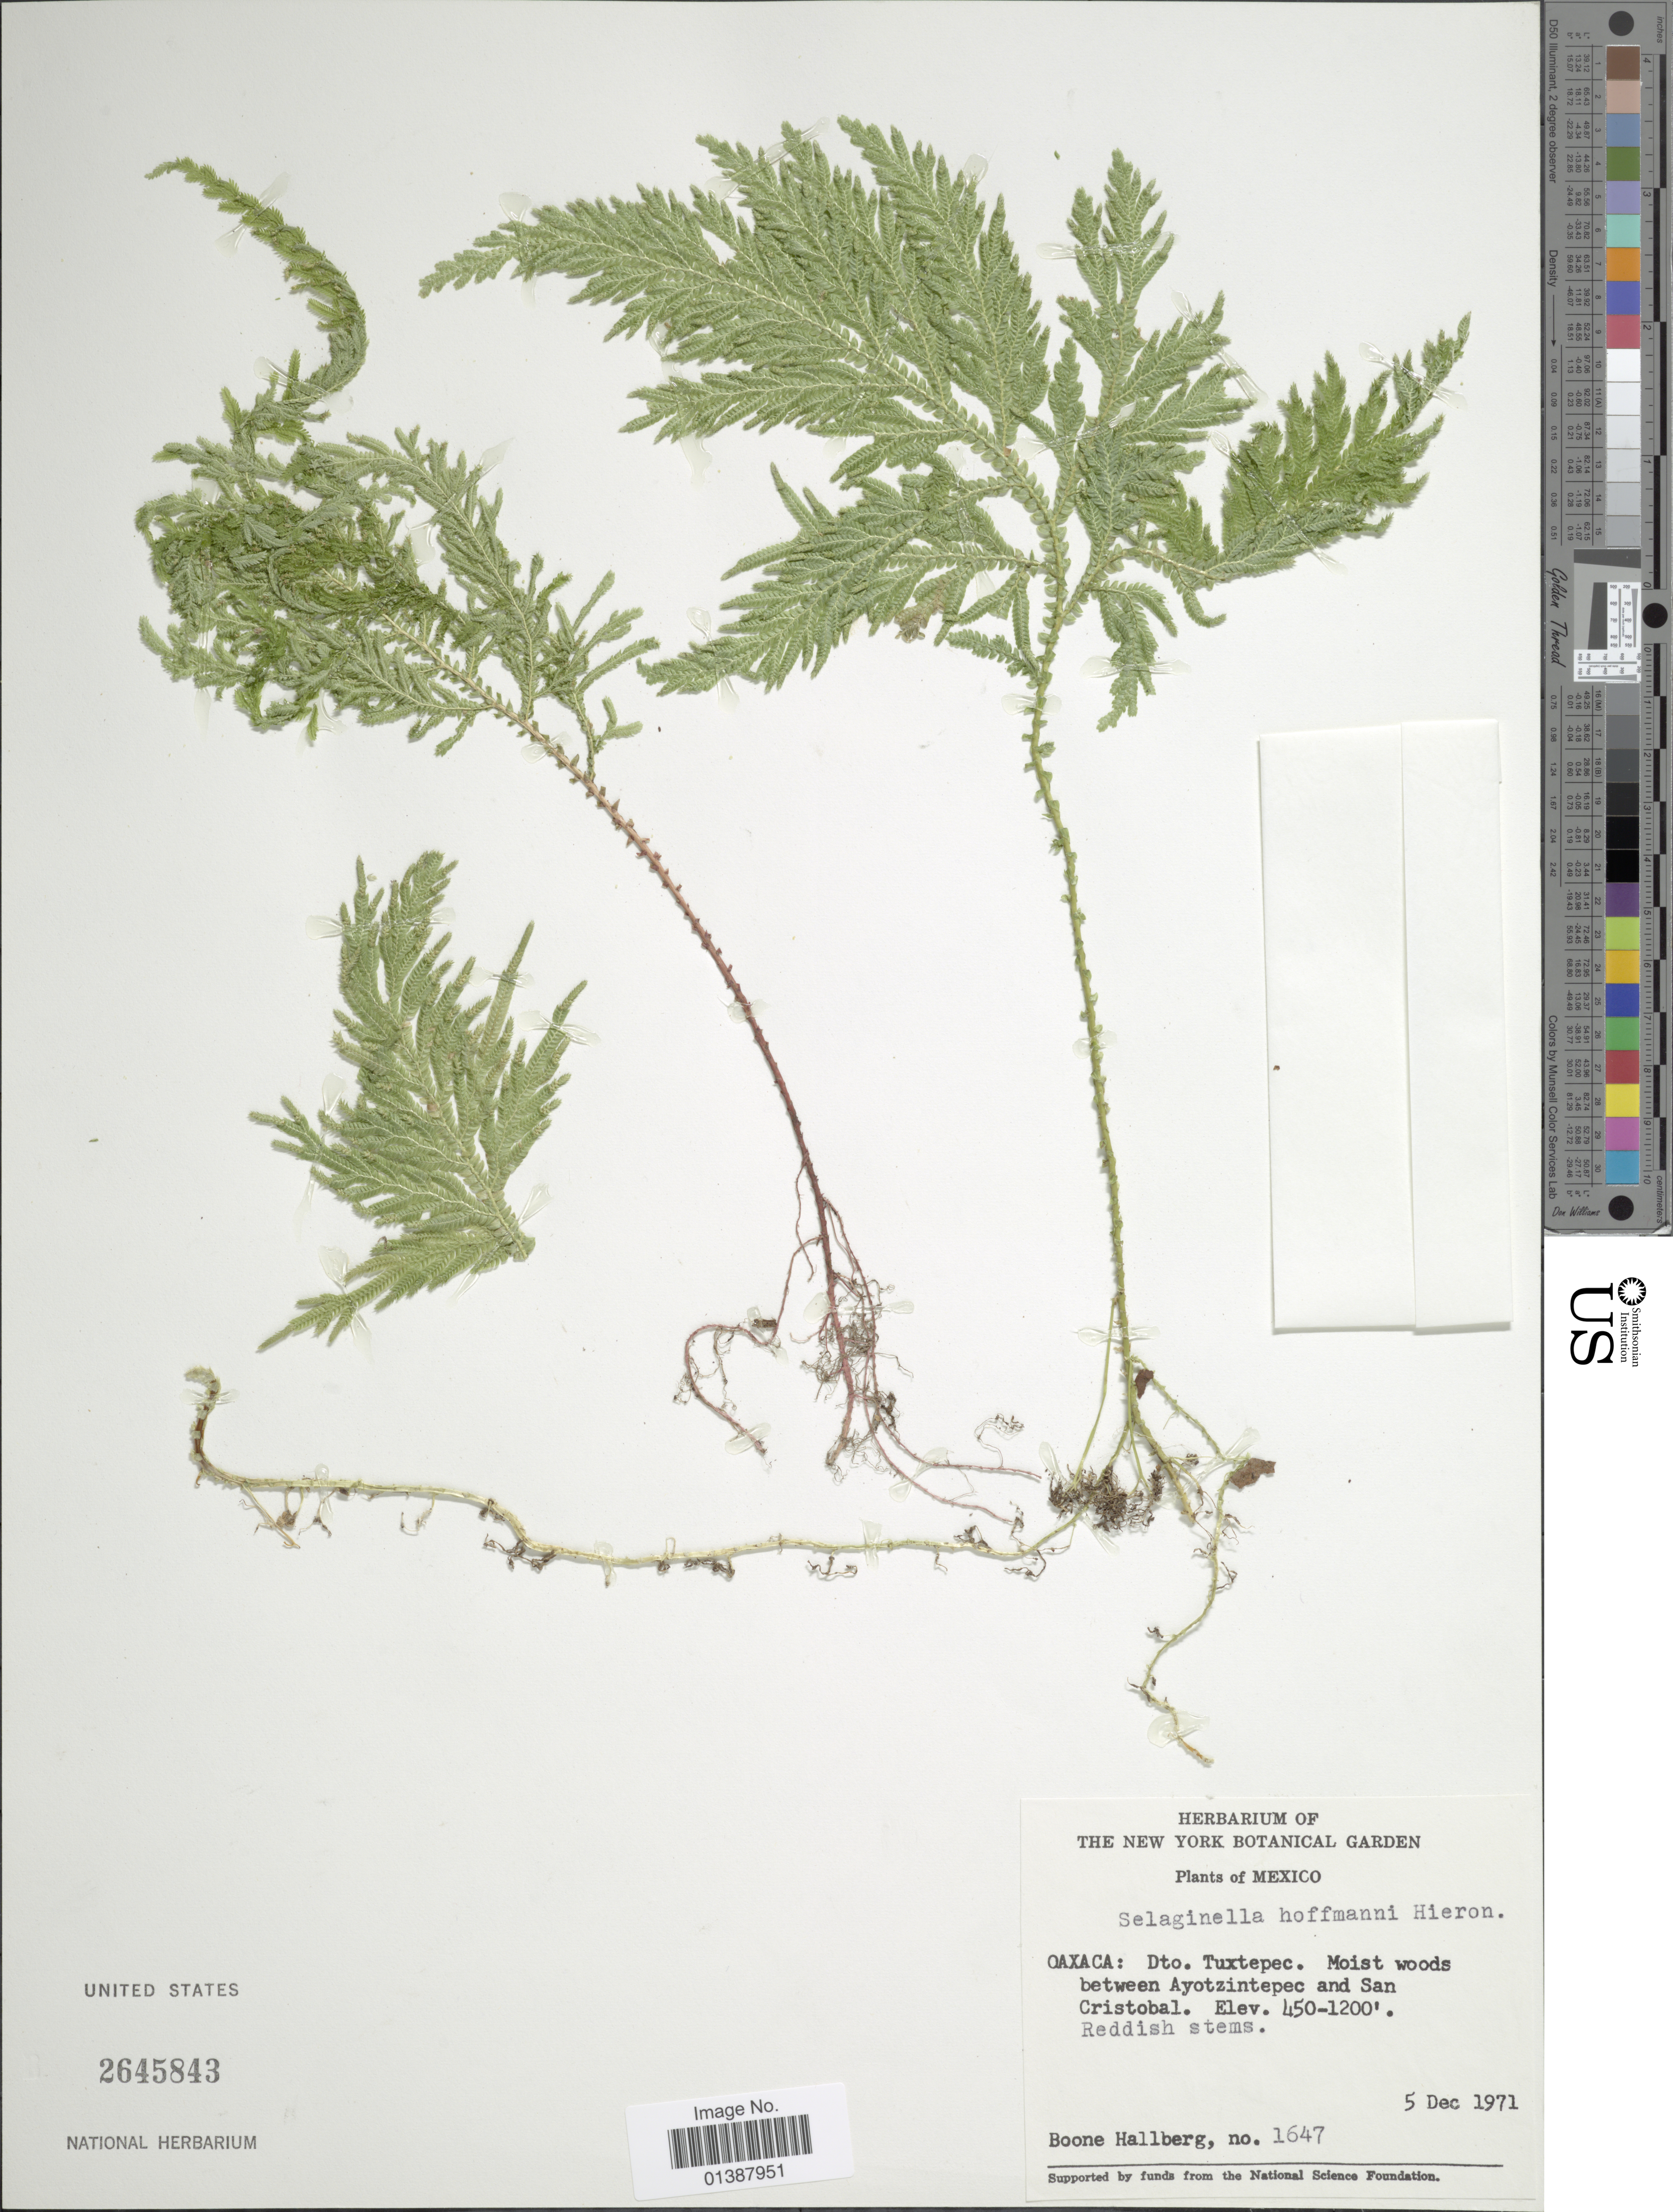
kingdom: Plantae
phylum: Tracheophyta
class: Lycopodiopsida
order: Selaginellales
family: Selaginellaceae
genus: Selaginella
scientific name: Selaginella hoffmannii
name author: Hieron.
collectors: B. Hallberg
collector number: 1647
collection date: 1971-12-05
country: Mexico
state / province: Oaxaca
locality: Dto Tuxtepec. Moist woods between Ayotzintepec and San Cristobal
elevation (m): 137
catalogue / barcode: US 2645843